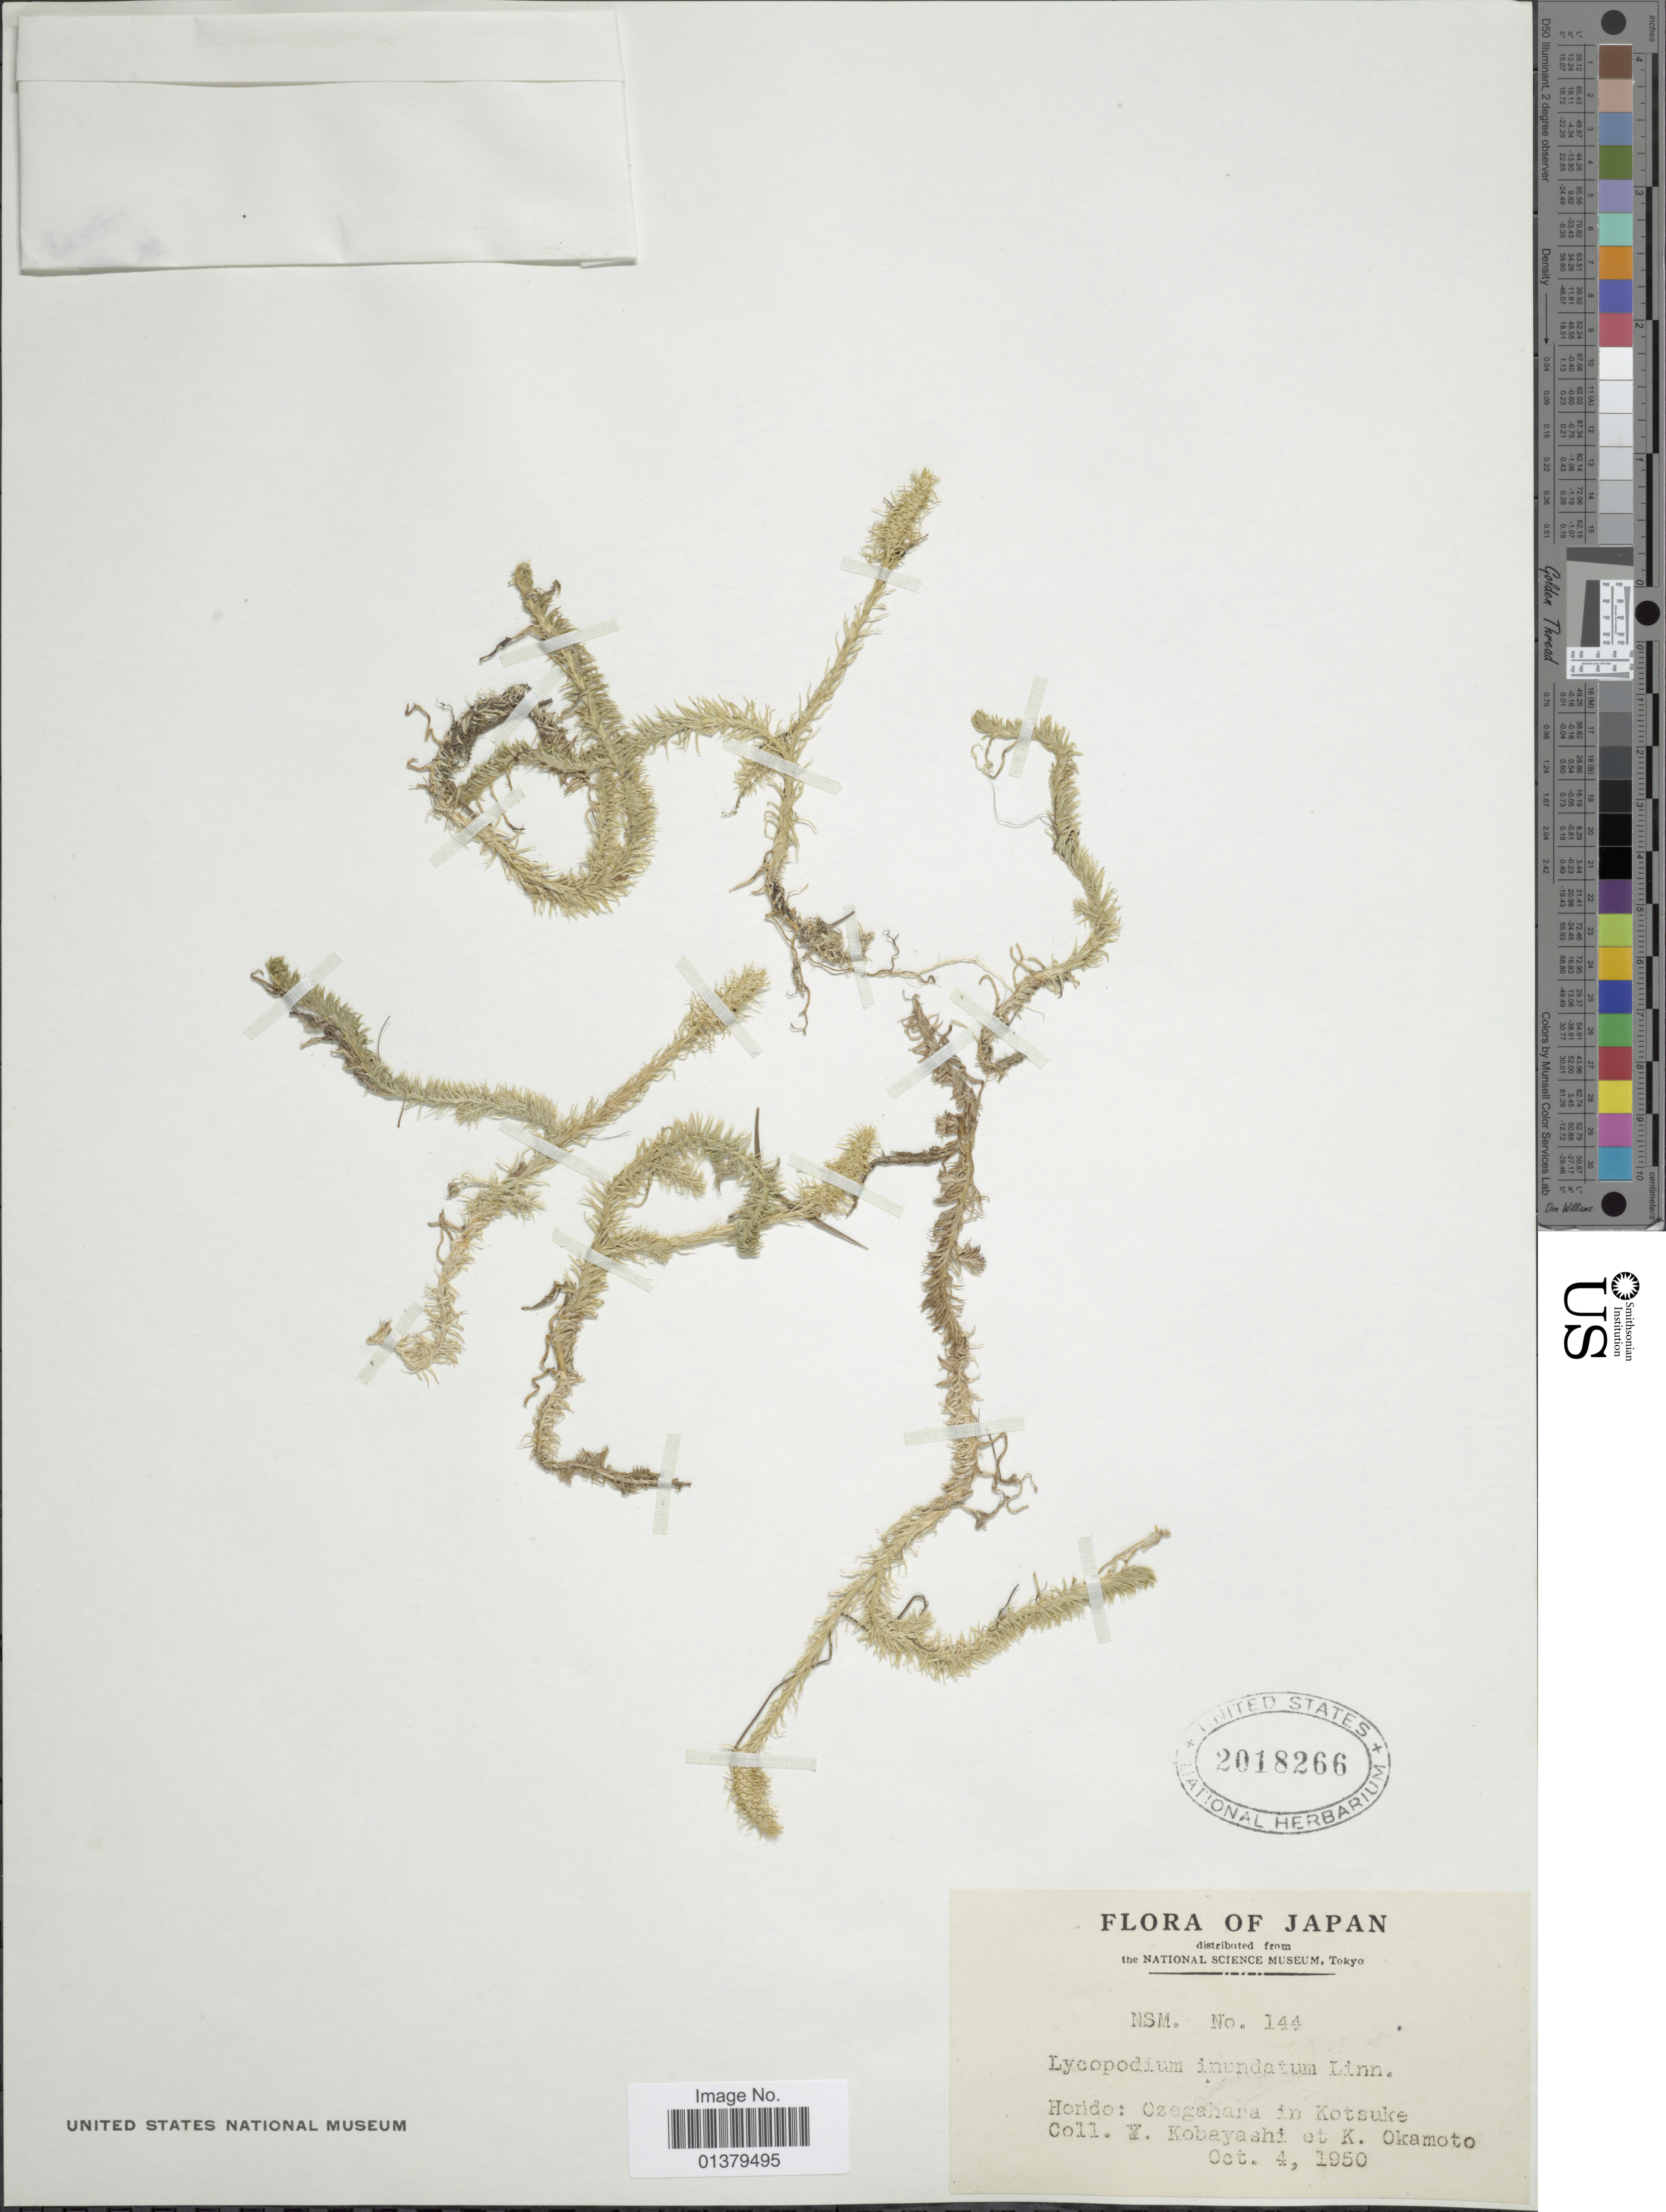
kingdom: Plantae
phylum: Tracheophyta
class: Lycopodiopsida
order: Lycopodiales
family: Lycopodiaceae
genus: Lycopodiella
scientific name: Lycopodiella inundata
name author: (L.) Holub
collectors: Y. Kobayashi & K. Okamoto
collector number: NSM 144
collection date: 1950-10-04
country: Japan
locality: Hondo: Ozegahara in Kotsuke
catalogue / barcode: US 2018266